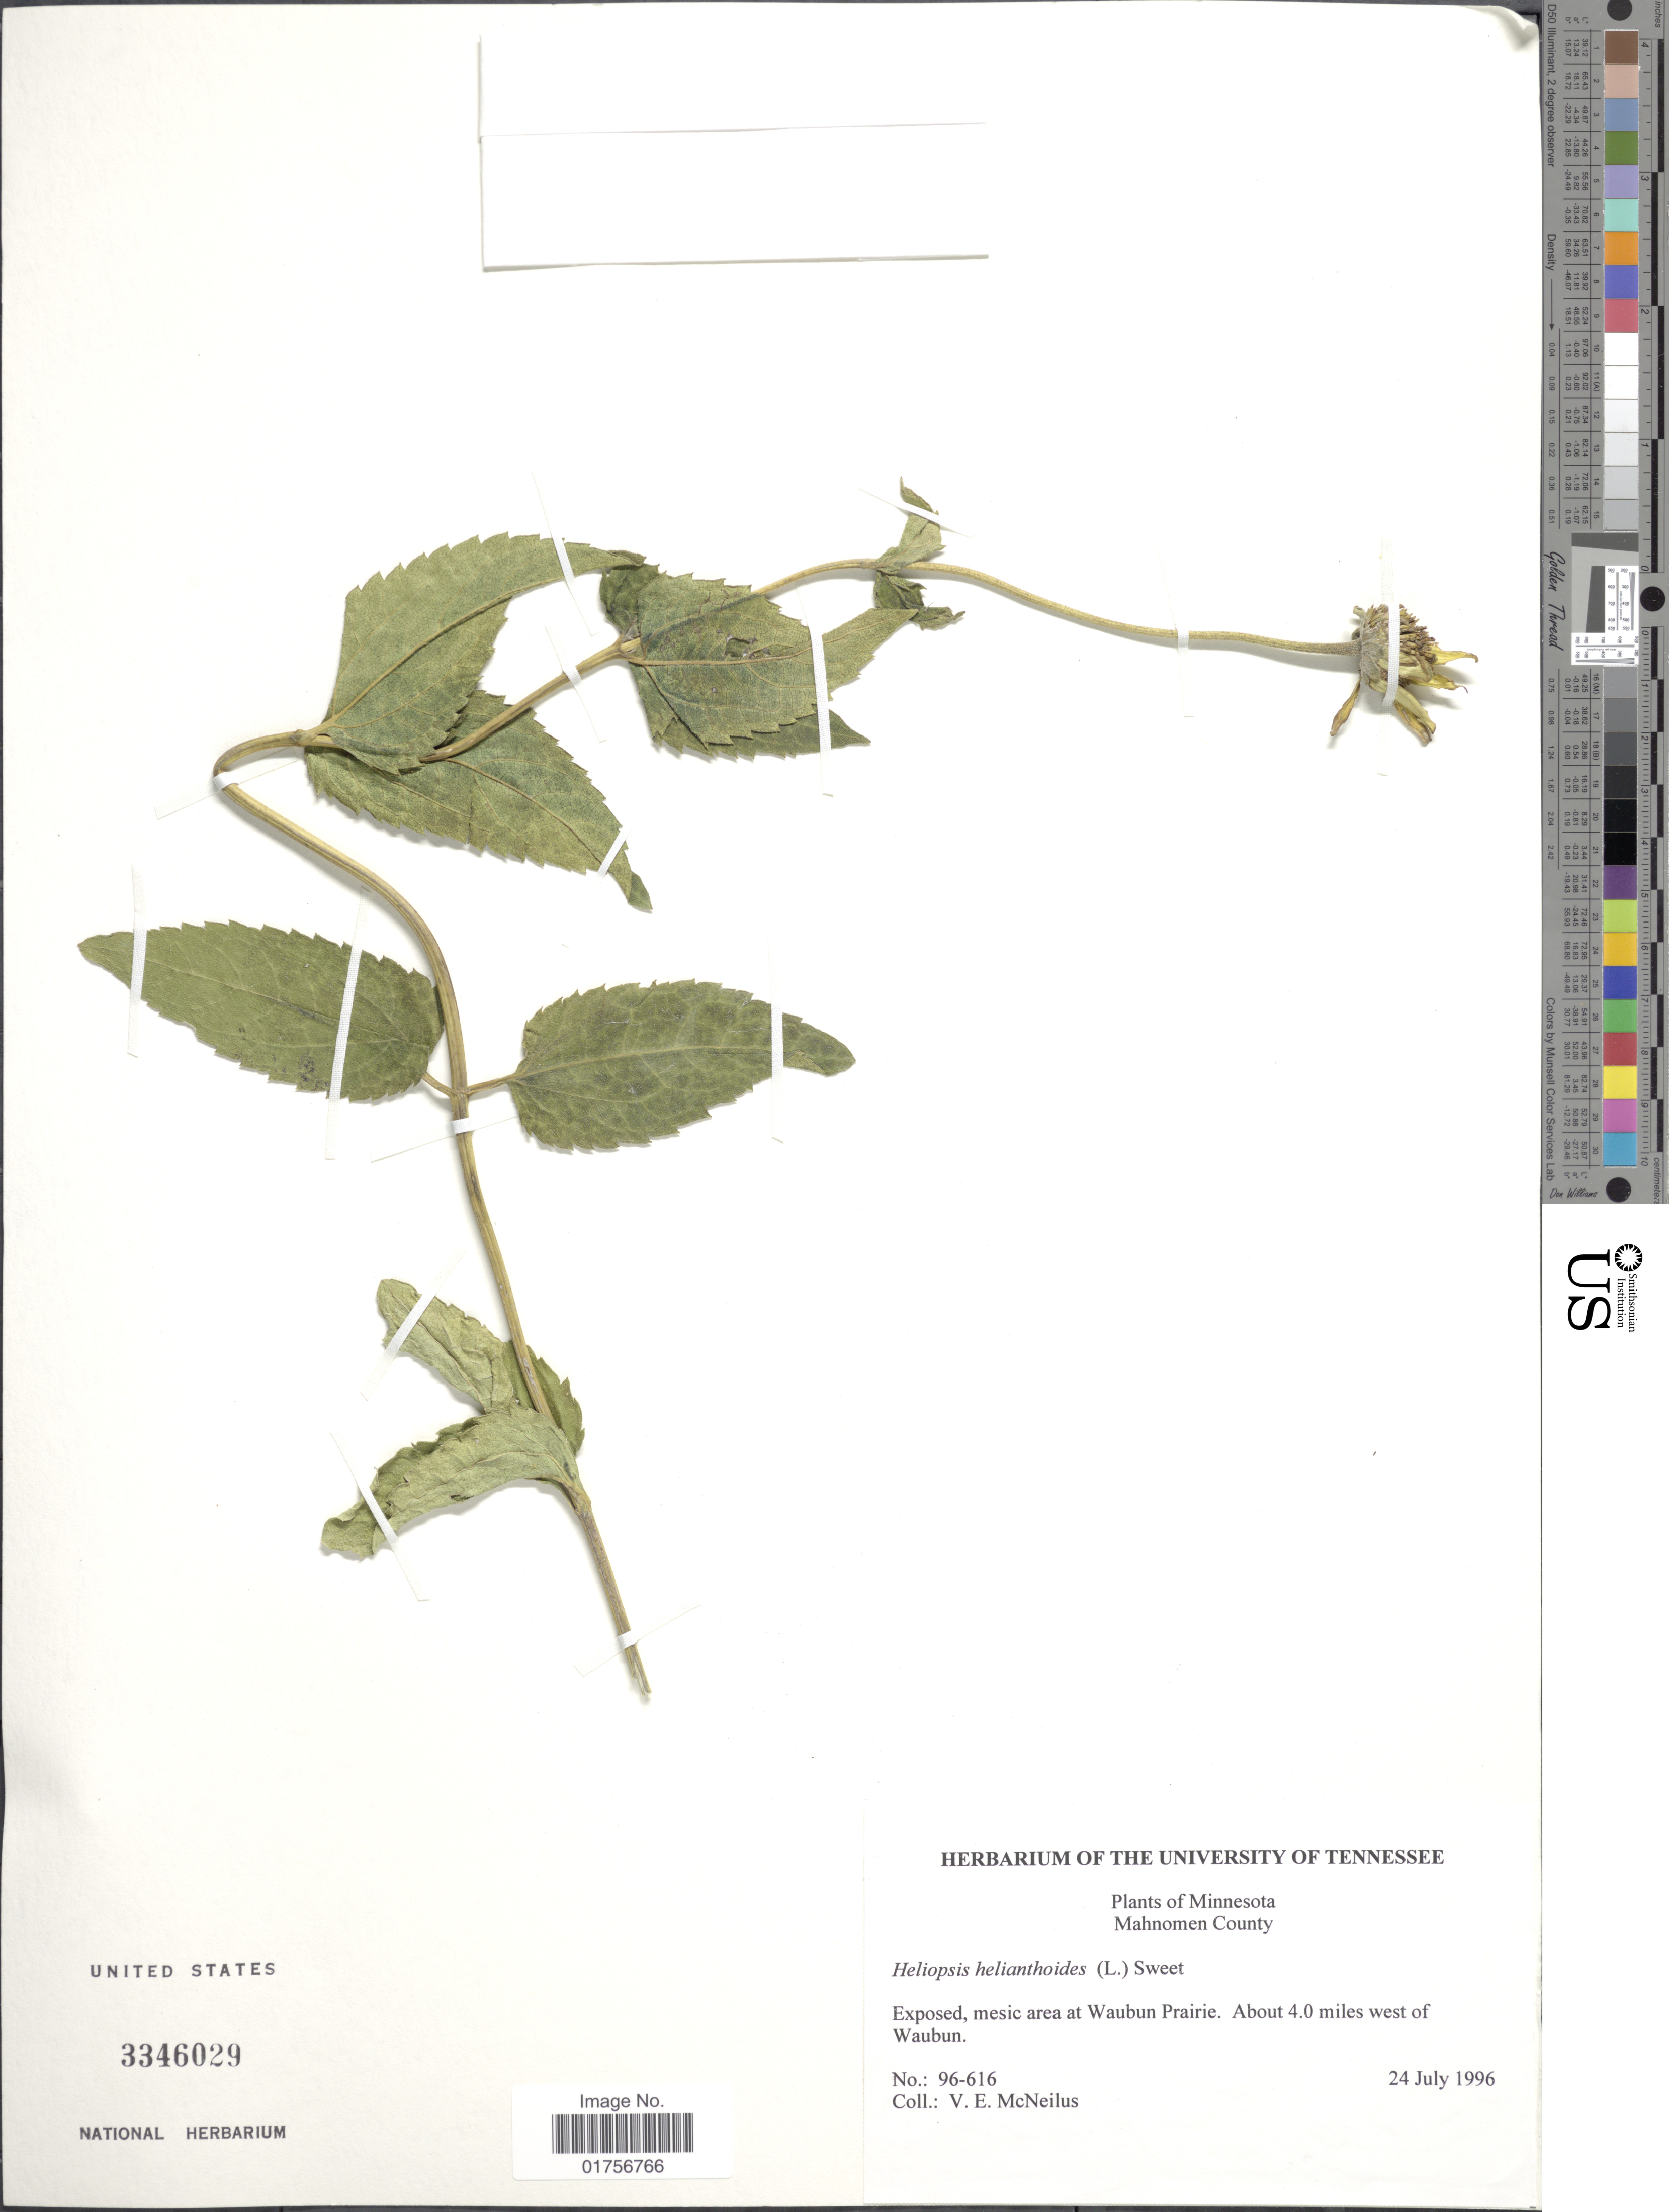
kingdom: Plantae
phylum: Tracheophyta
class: Magnoliopsida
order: Asterales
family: Asteraceae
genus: Heliopsis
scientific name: Heliopsis helianthoides subsp. occidentalis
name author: T.R. Fisher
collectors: V. Mcneilus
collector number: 96-616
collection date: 1996-07-27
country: United States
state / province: Minnesota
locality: Mahnomen County, Exposed, mesic area at Waubun Prairie, About 4.0 miles west of Waubun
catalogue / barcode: US 3346029